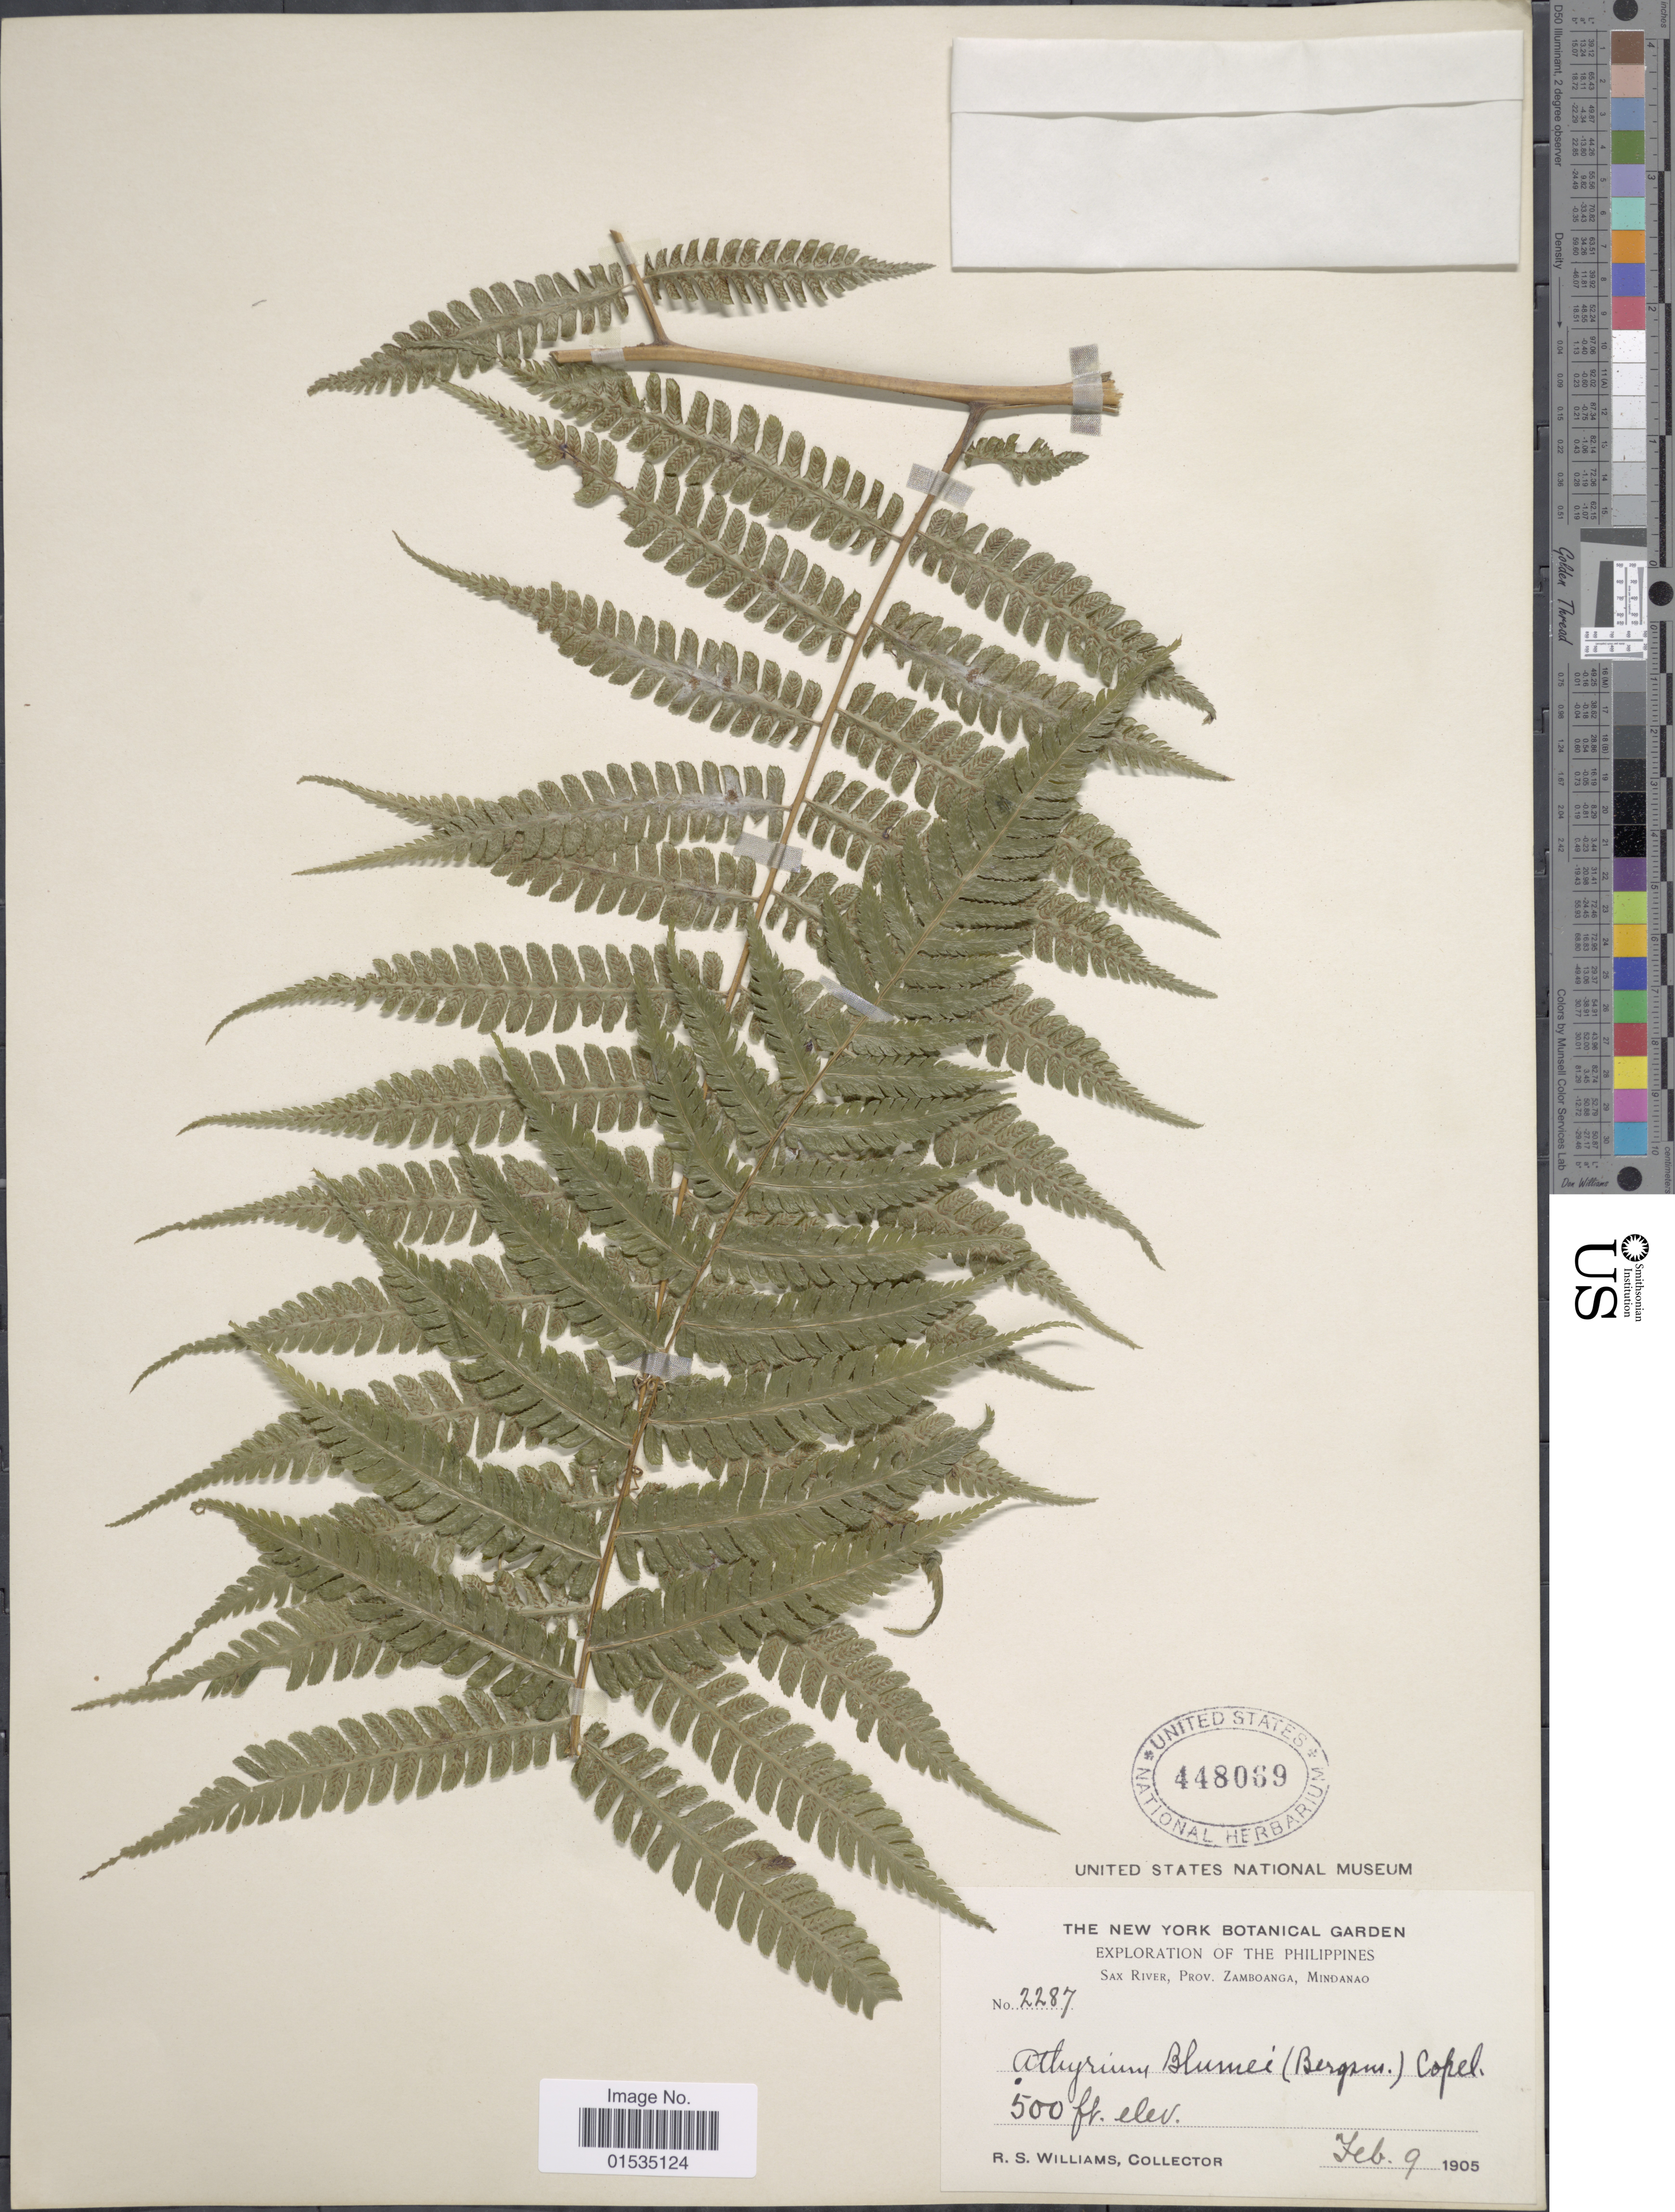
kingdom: Plantae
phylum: Tracheophyta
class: Polypodiopsida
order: Polypodiales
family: Athyriaceae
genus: Diplazium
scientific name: Diplazium polypodioides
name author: Blume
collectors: R. S. Williams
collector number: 2287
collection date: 1905-02-09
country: Philippines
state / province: Zamboanga Peninsula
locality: Sax River, Prov. Zamboanga, Mindanao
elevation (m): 152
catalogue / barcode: US 448069